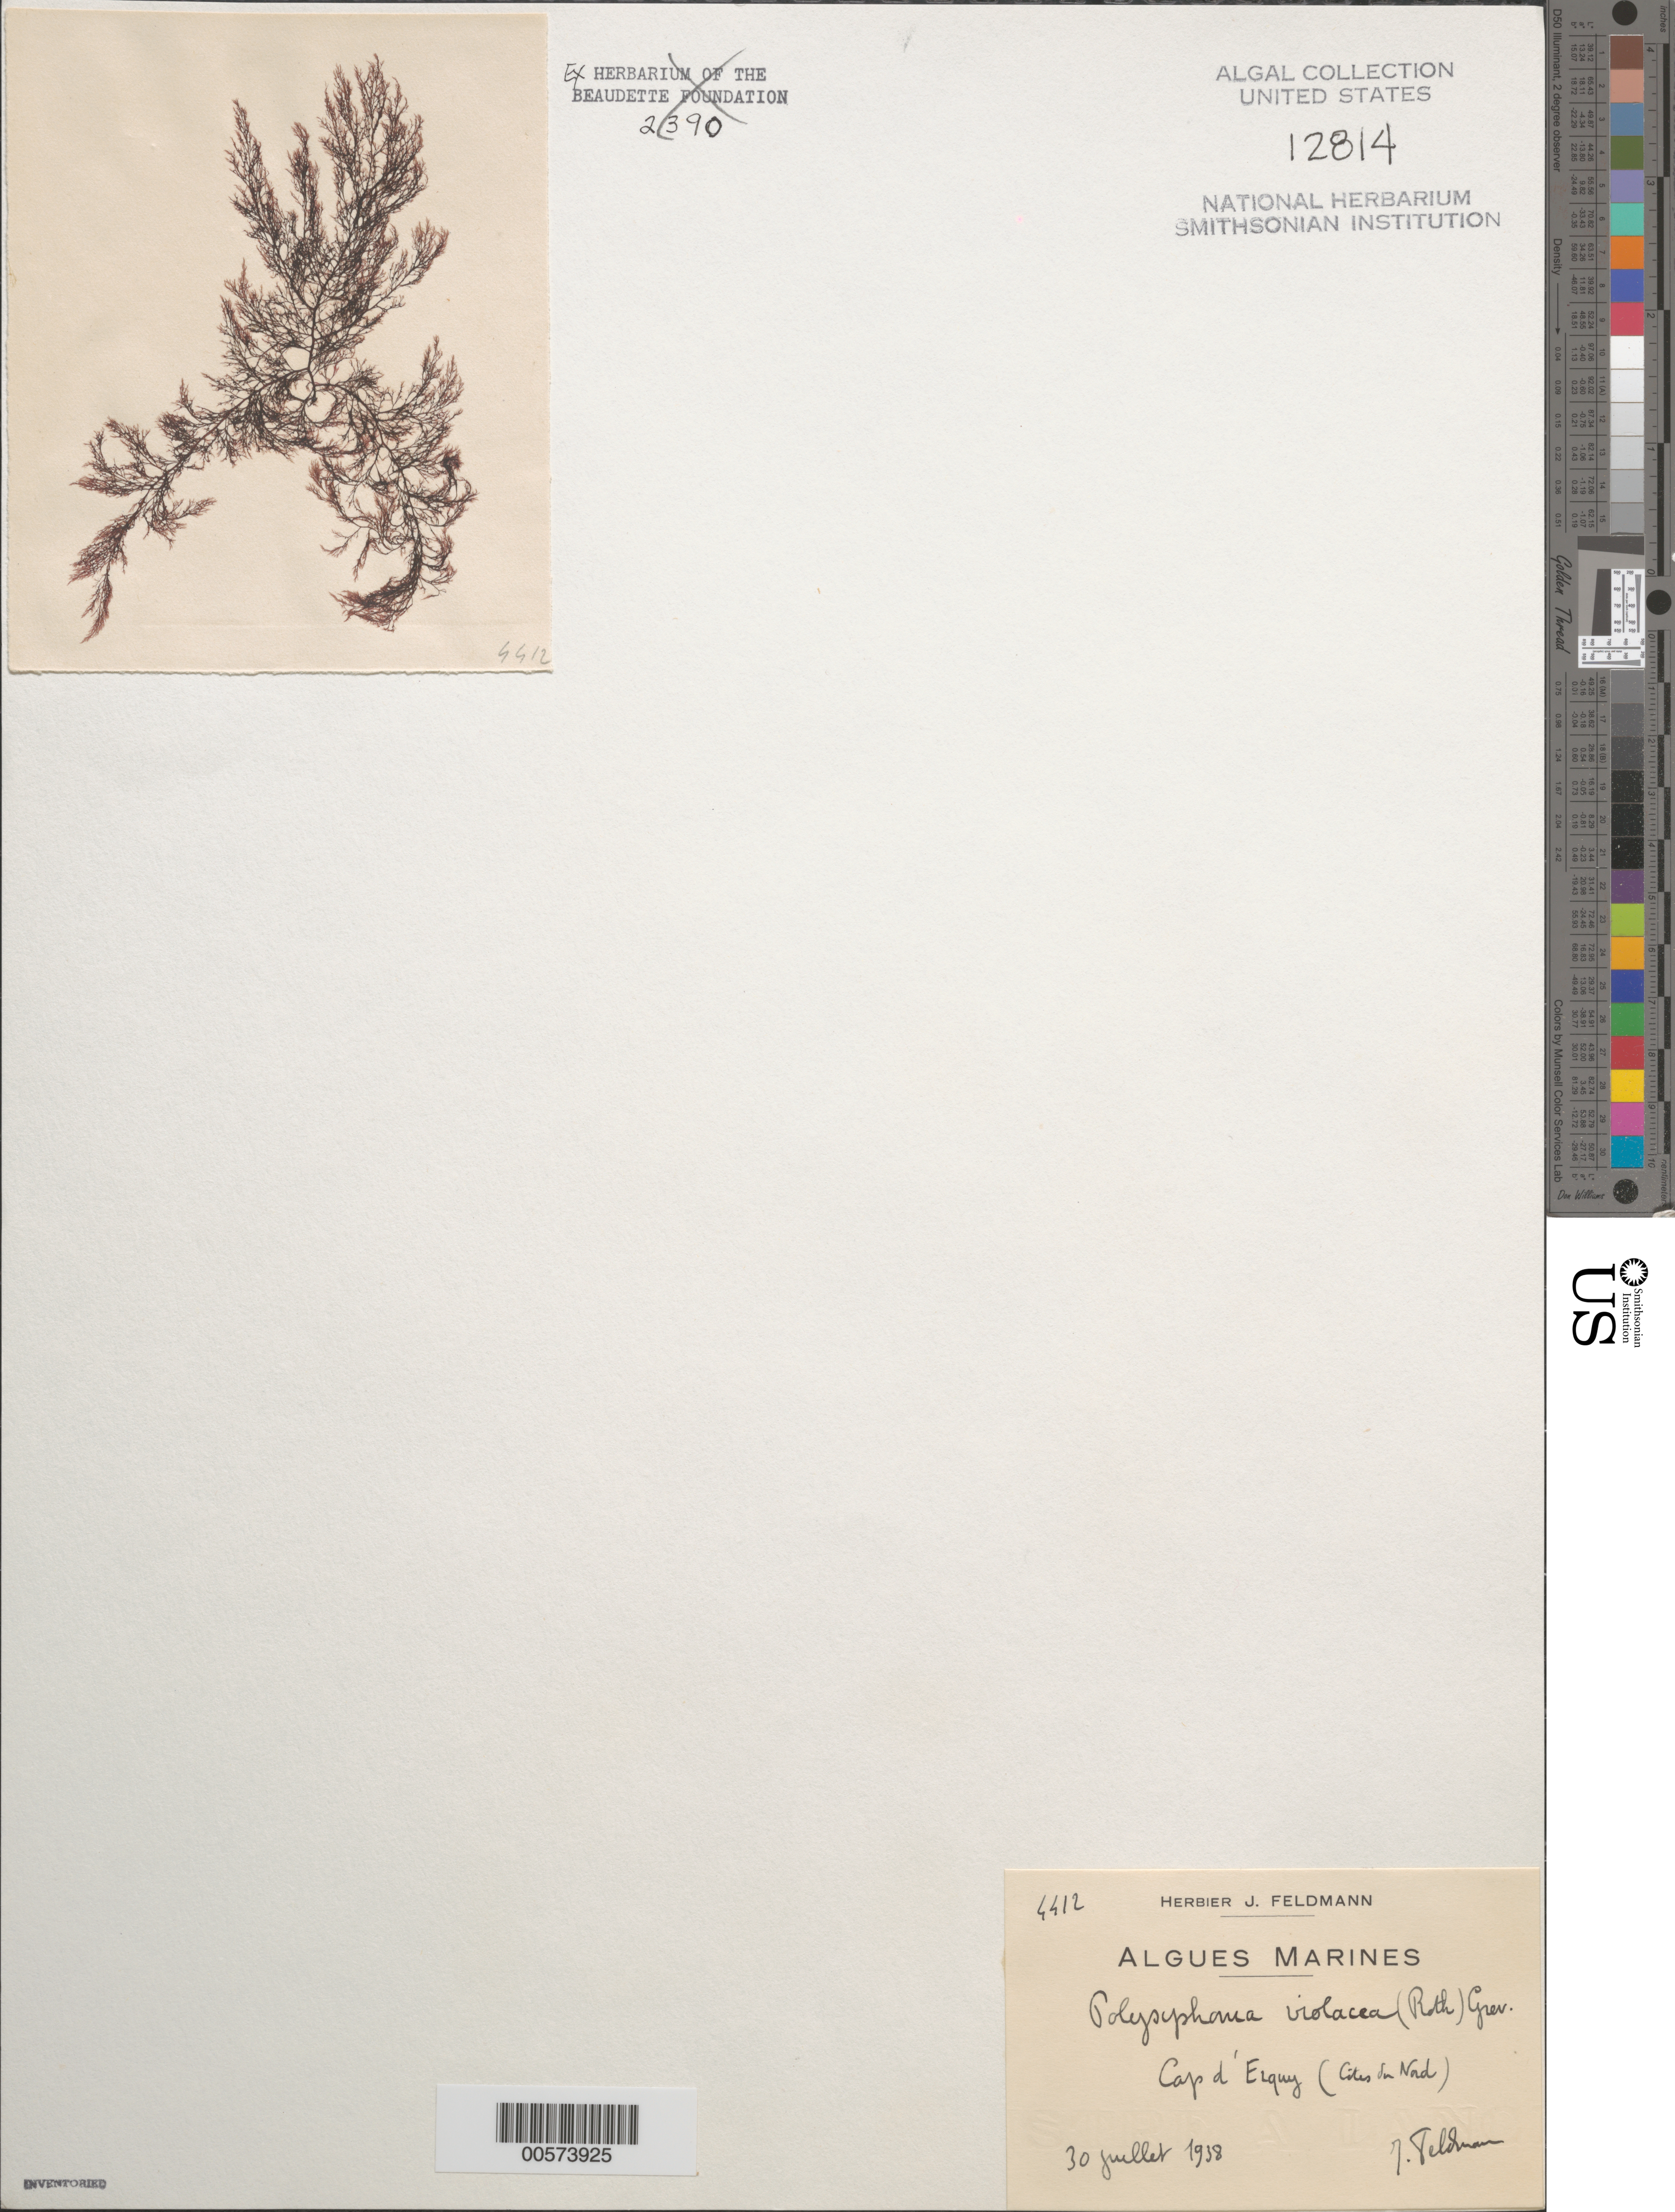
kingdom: Plantae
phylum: Rhodophyta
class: Florideophyceae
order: Ceramiales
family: Rhodomelaceae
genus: Vertebrata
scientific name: Vertebrata fucoides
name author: (Hudson) Kuntze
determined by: Algae name updating Project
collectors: J. Feldmann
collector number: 4412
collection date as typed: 30 Jul 1938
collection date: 1938-07-30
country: France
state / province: Bretagne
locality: Cap d'Erquy, Cotes-du-Nord.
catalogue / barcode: US 12814